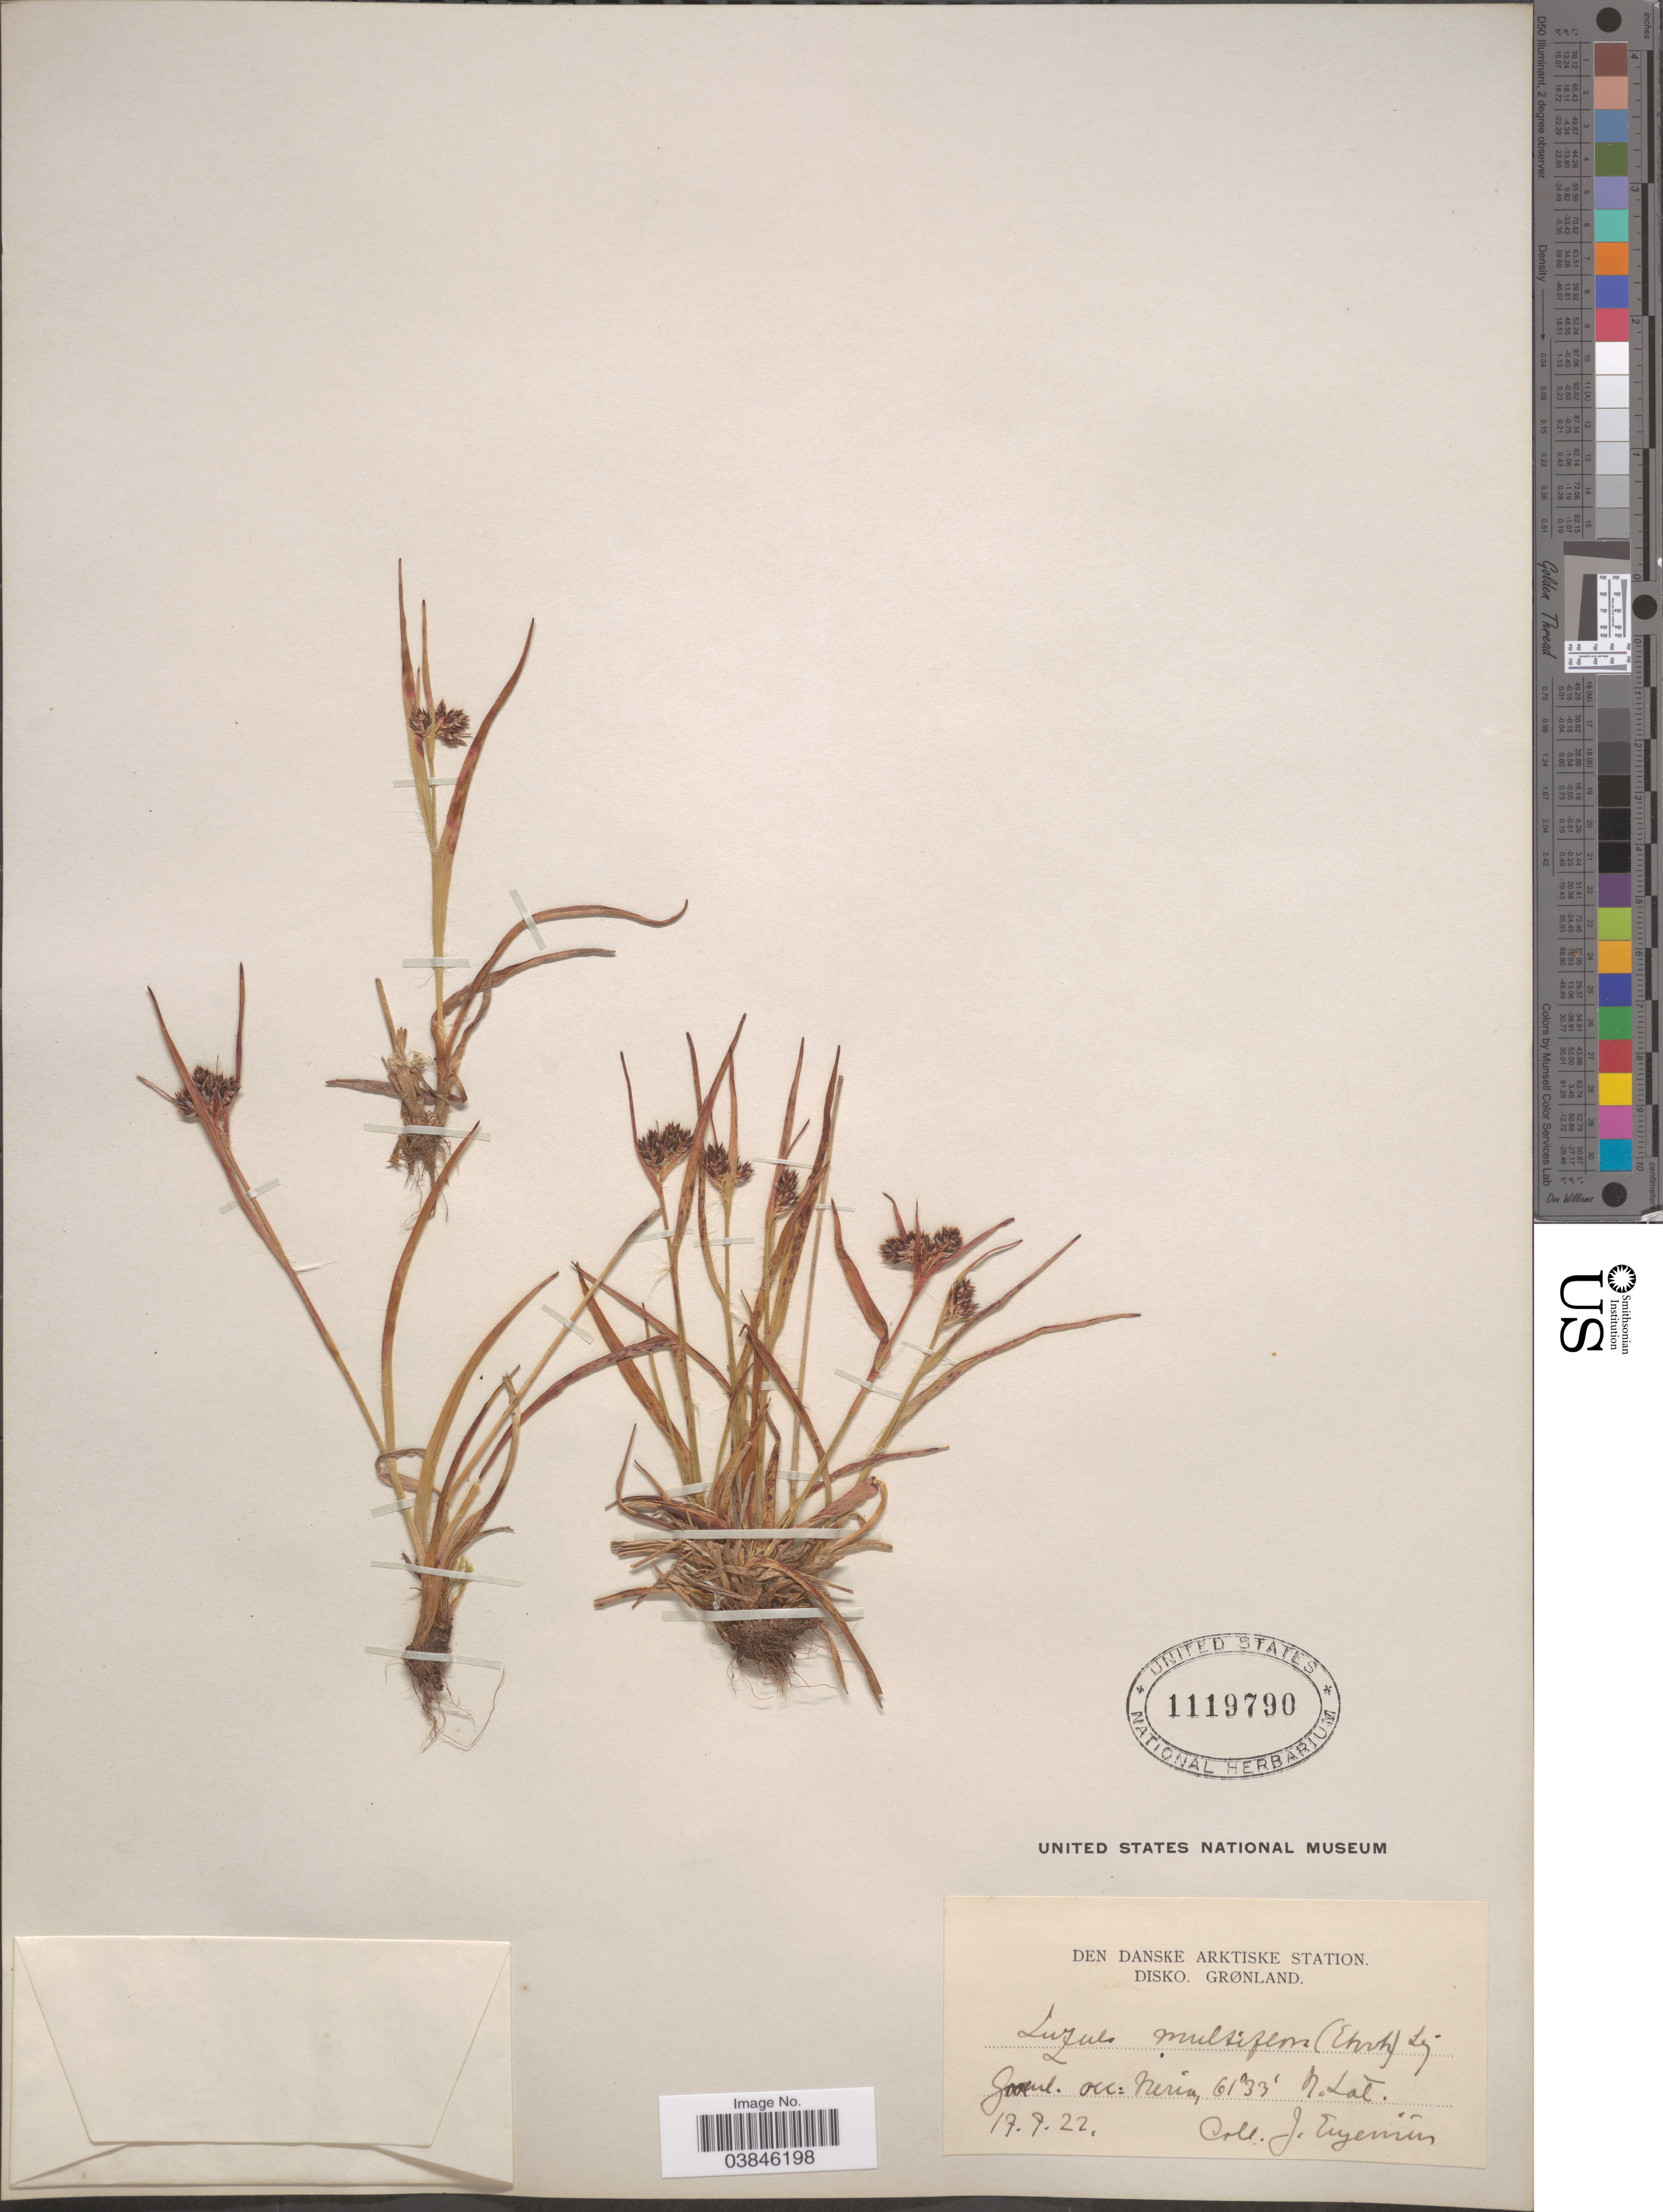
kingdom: Plantae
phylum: Tracheophyta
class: Liliopsida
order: Poales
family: Juncaceae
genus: Luzula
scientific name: Luzula multiflora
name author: (Ehrh.) Lej.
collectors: J. Eugenius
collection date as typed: Transcribed d/m/y: 17/7/22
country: Greenland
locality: Den Danske Arktiske Station. Disko. Groenl. occ: Neria.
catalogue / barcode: US 1119790